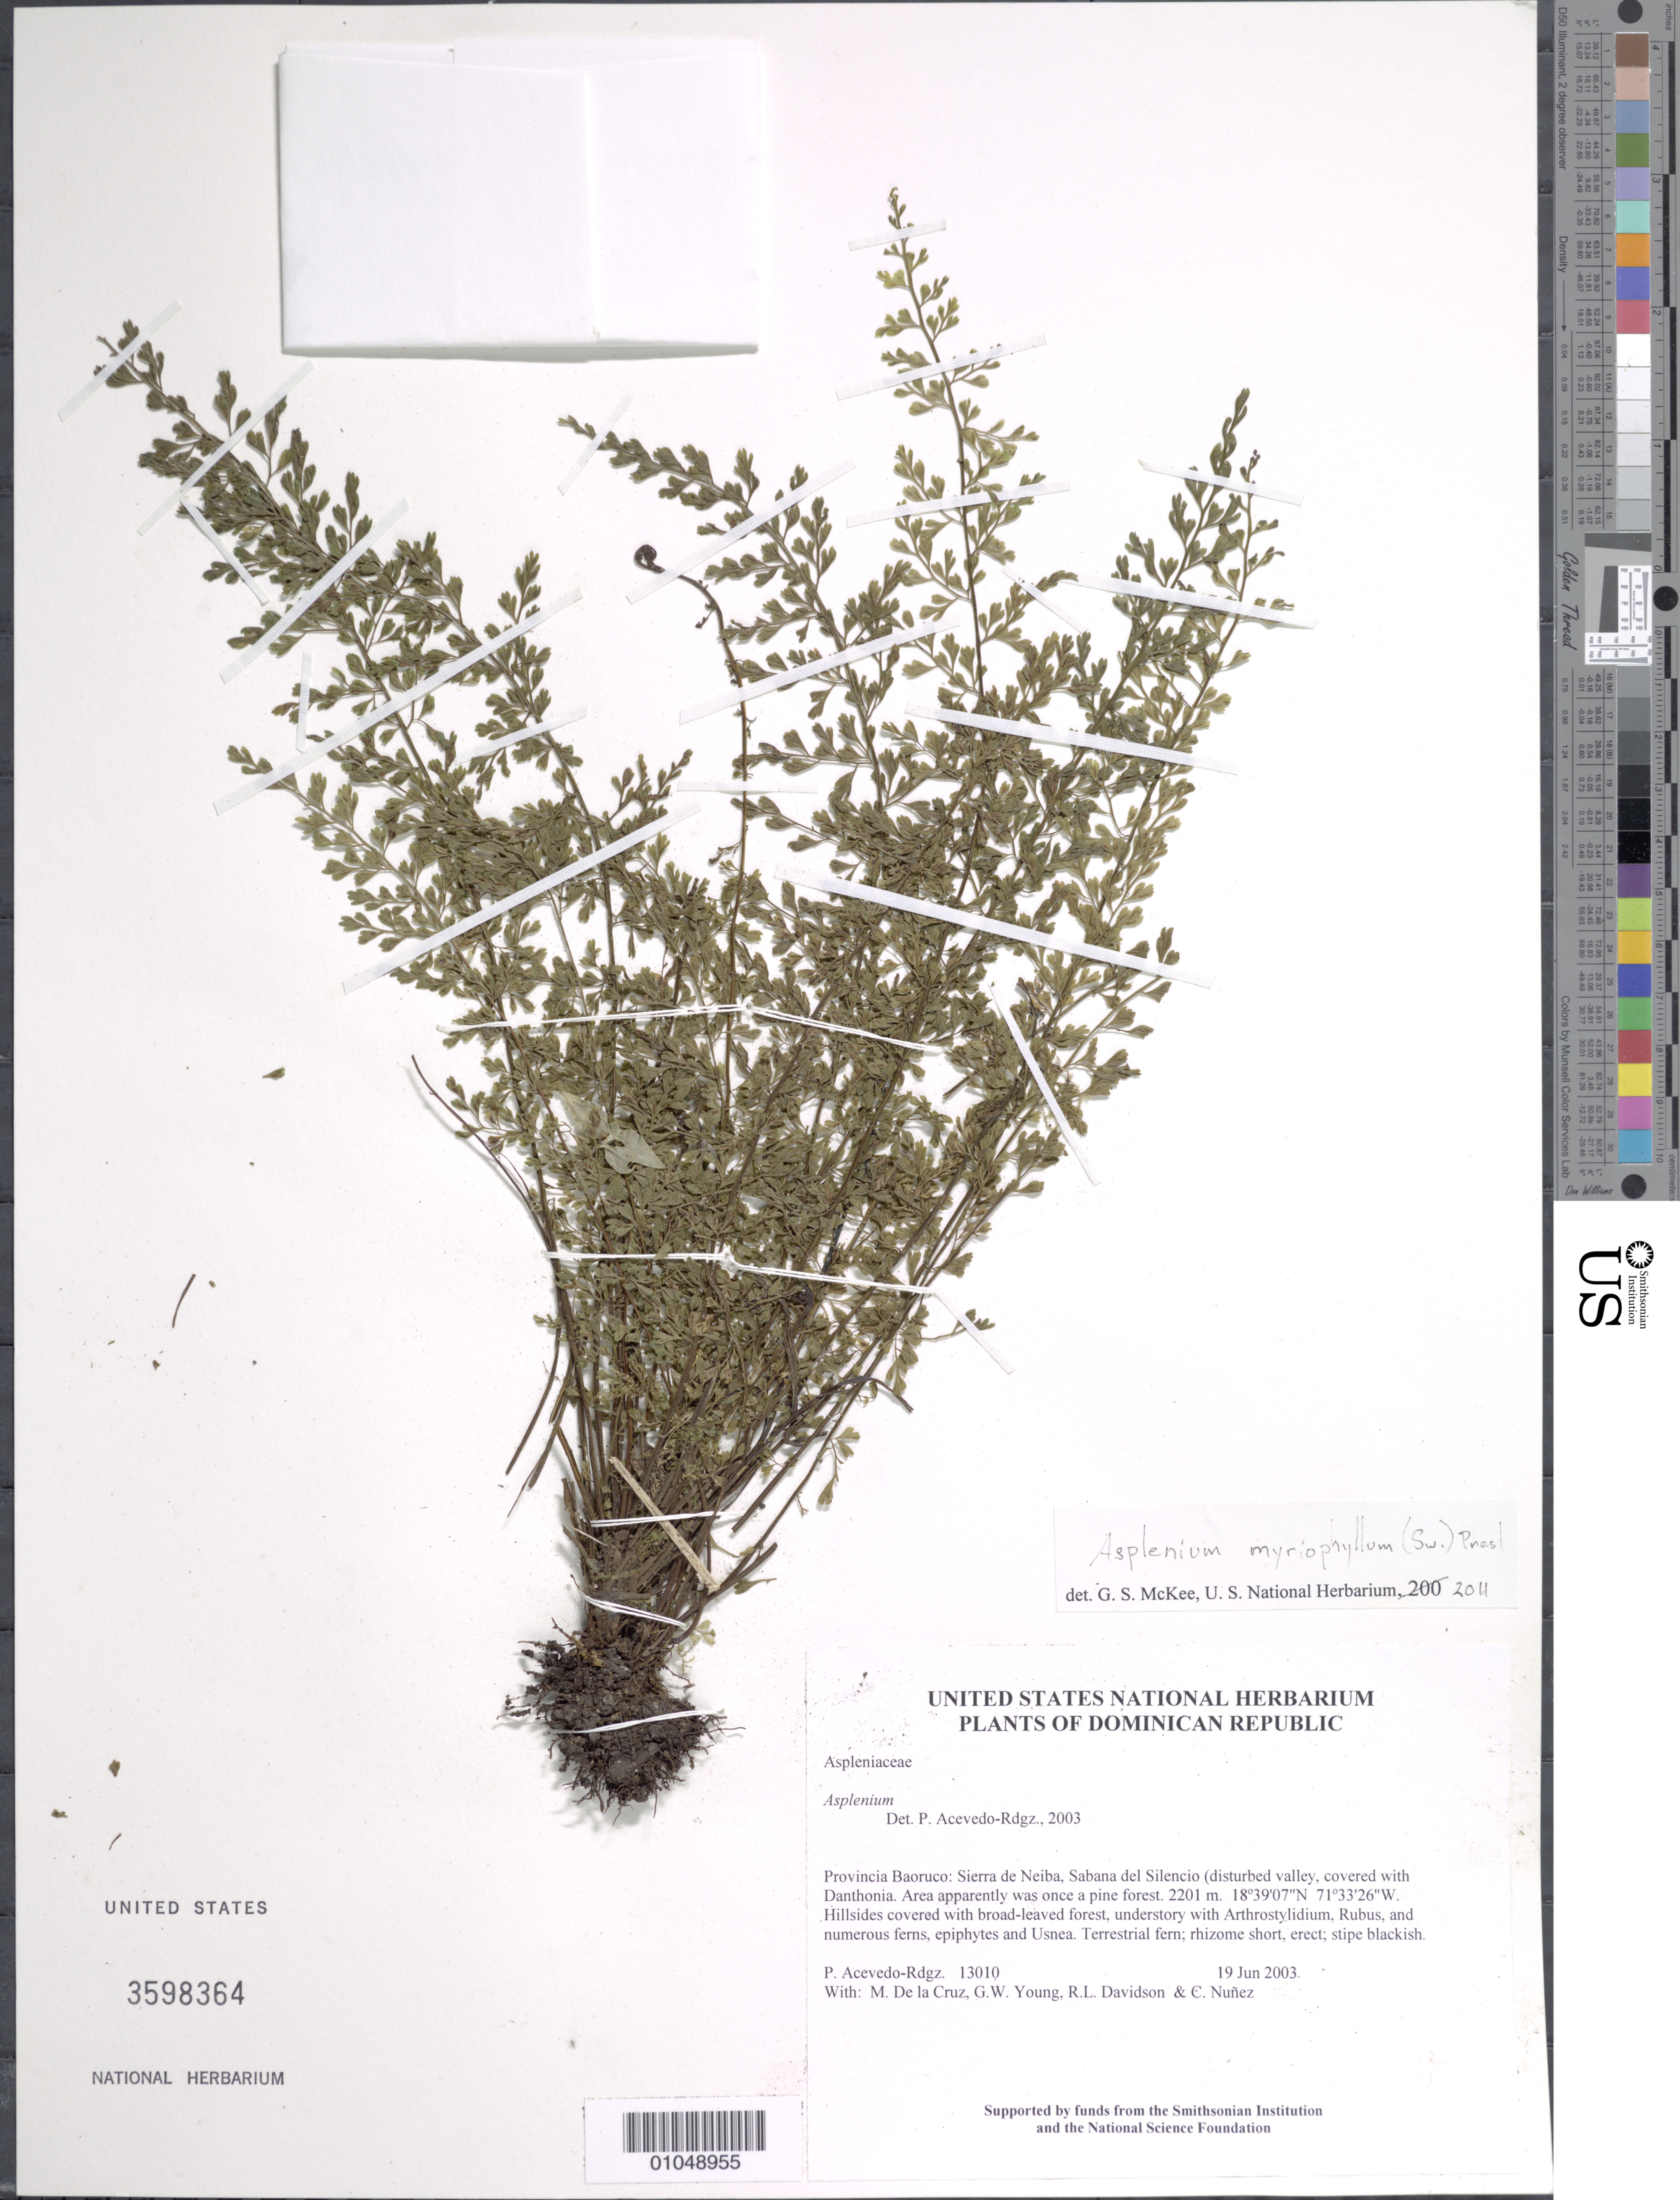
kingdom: Plantae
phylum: Tracheophyta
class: Polypodiopsida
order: Polypodiales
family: Aspleniaceae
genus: Asplenium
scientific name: Asplenium myriophyllum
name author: (Sw.) C. Presl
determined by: McKee, G. S., (US), NMNH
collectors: P. Acevedo-Rodr., M. de la Cruz, J. Rawlins, G. Young, R. Davidson & C. Nunez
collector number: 13010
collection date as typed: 19 Jun 2003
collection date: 2003-06-19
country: Dominican Republic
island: Hispaniola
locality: Provincia Baoruco: Sierra de Neiba, Sabana del Silencio (disturbed valley, covered with Danthonia. Area apparently was once a pine forest.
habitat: Hillsides covered with broad-leaved forest, understory with Arthrostylidium, Rubus, and numerous ferns, epiphytes and Usnea.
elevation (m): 2201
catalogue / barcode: US 3598364